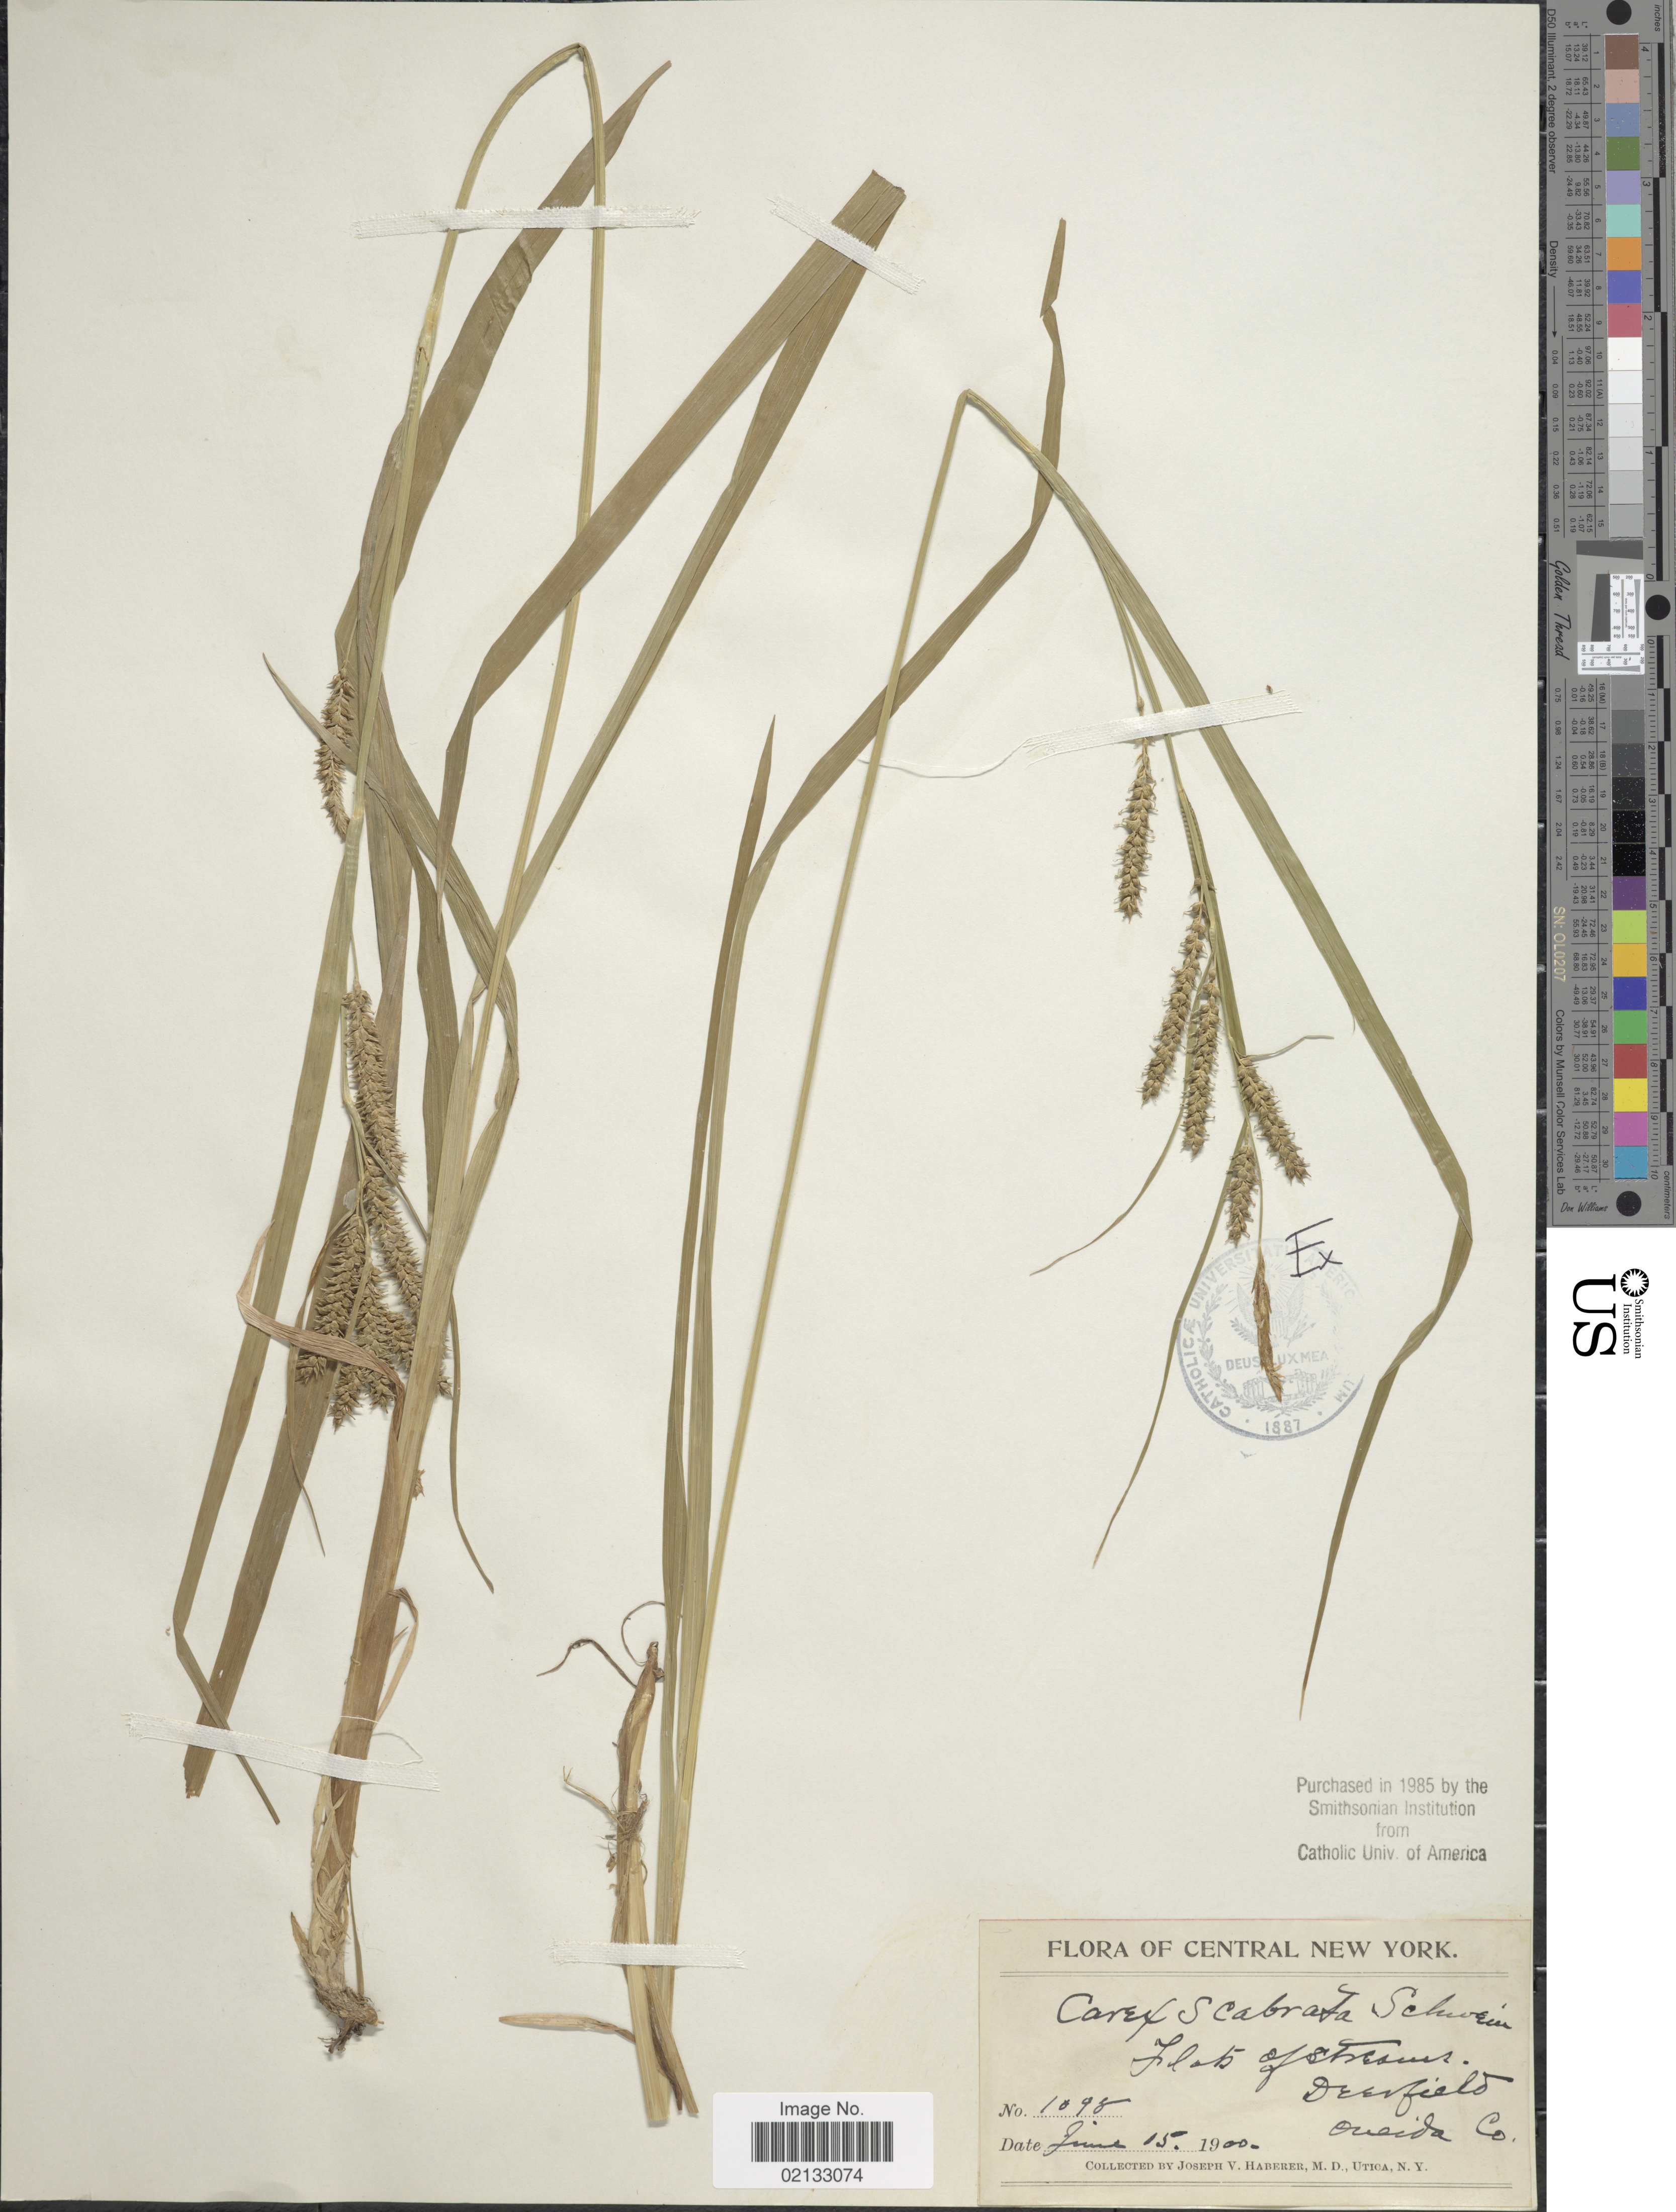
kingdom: Plantae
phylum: Tracheophyta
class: Liliopsida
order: Poales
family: Cyperaceae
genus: Carex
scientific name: Carex scabrata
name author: Schwein.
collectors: J. V. Haberer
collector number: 1098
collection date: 1900-06-15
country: United States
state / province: New York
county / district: Oneida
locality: Central New York. Flats of Streams. Deerfield. Oneida Co.